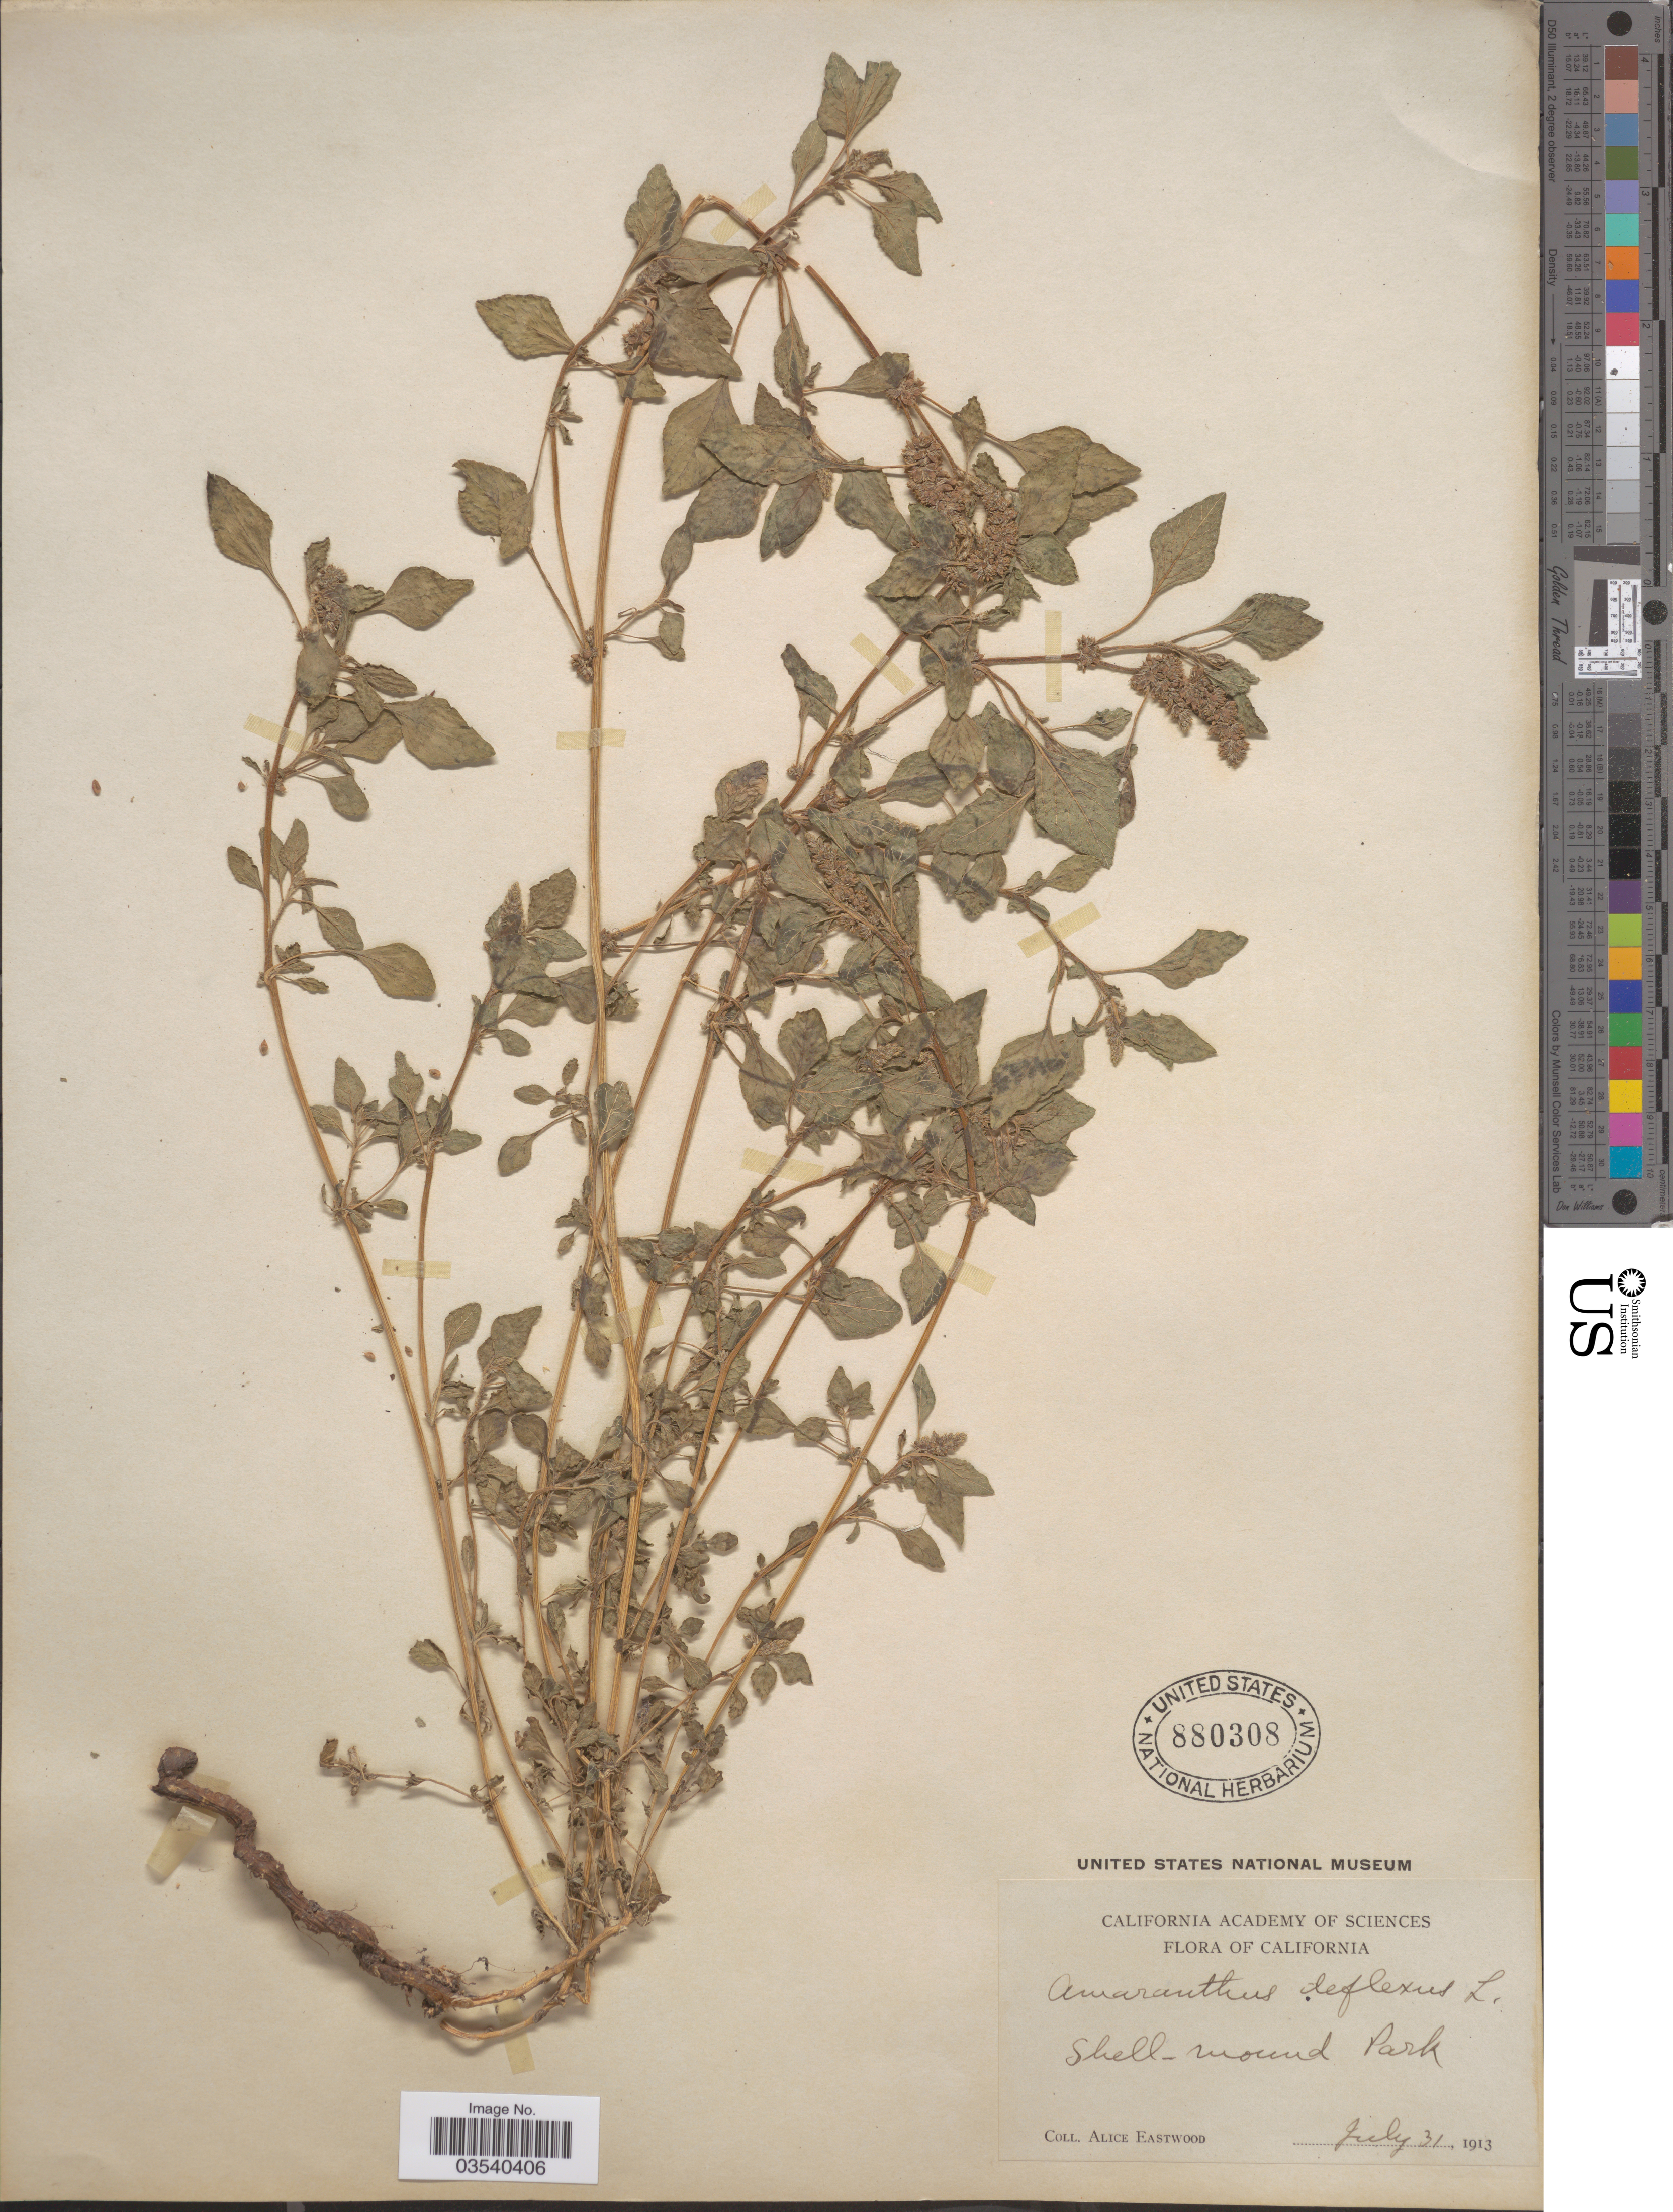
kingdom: Plantae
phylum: Tracheophyta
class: Magnoliopsida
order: Caryophyllales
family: Amaranthaceae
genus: Amaranthus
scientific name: Amaranthus deflexus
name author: L.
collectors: A. Eastwood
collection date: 1913-07-31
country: United States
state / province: California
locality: Shell-mound Park.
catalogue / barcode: US 880308